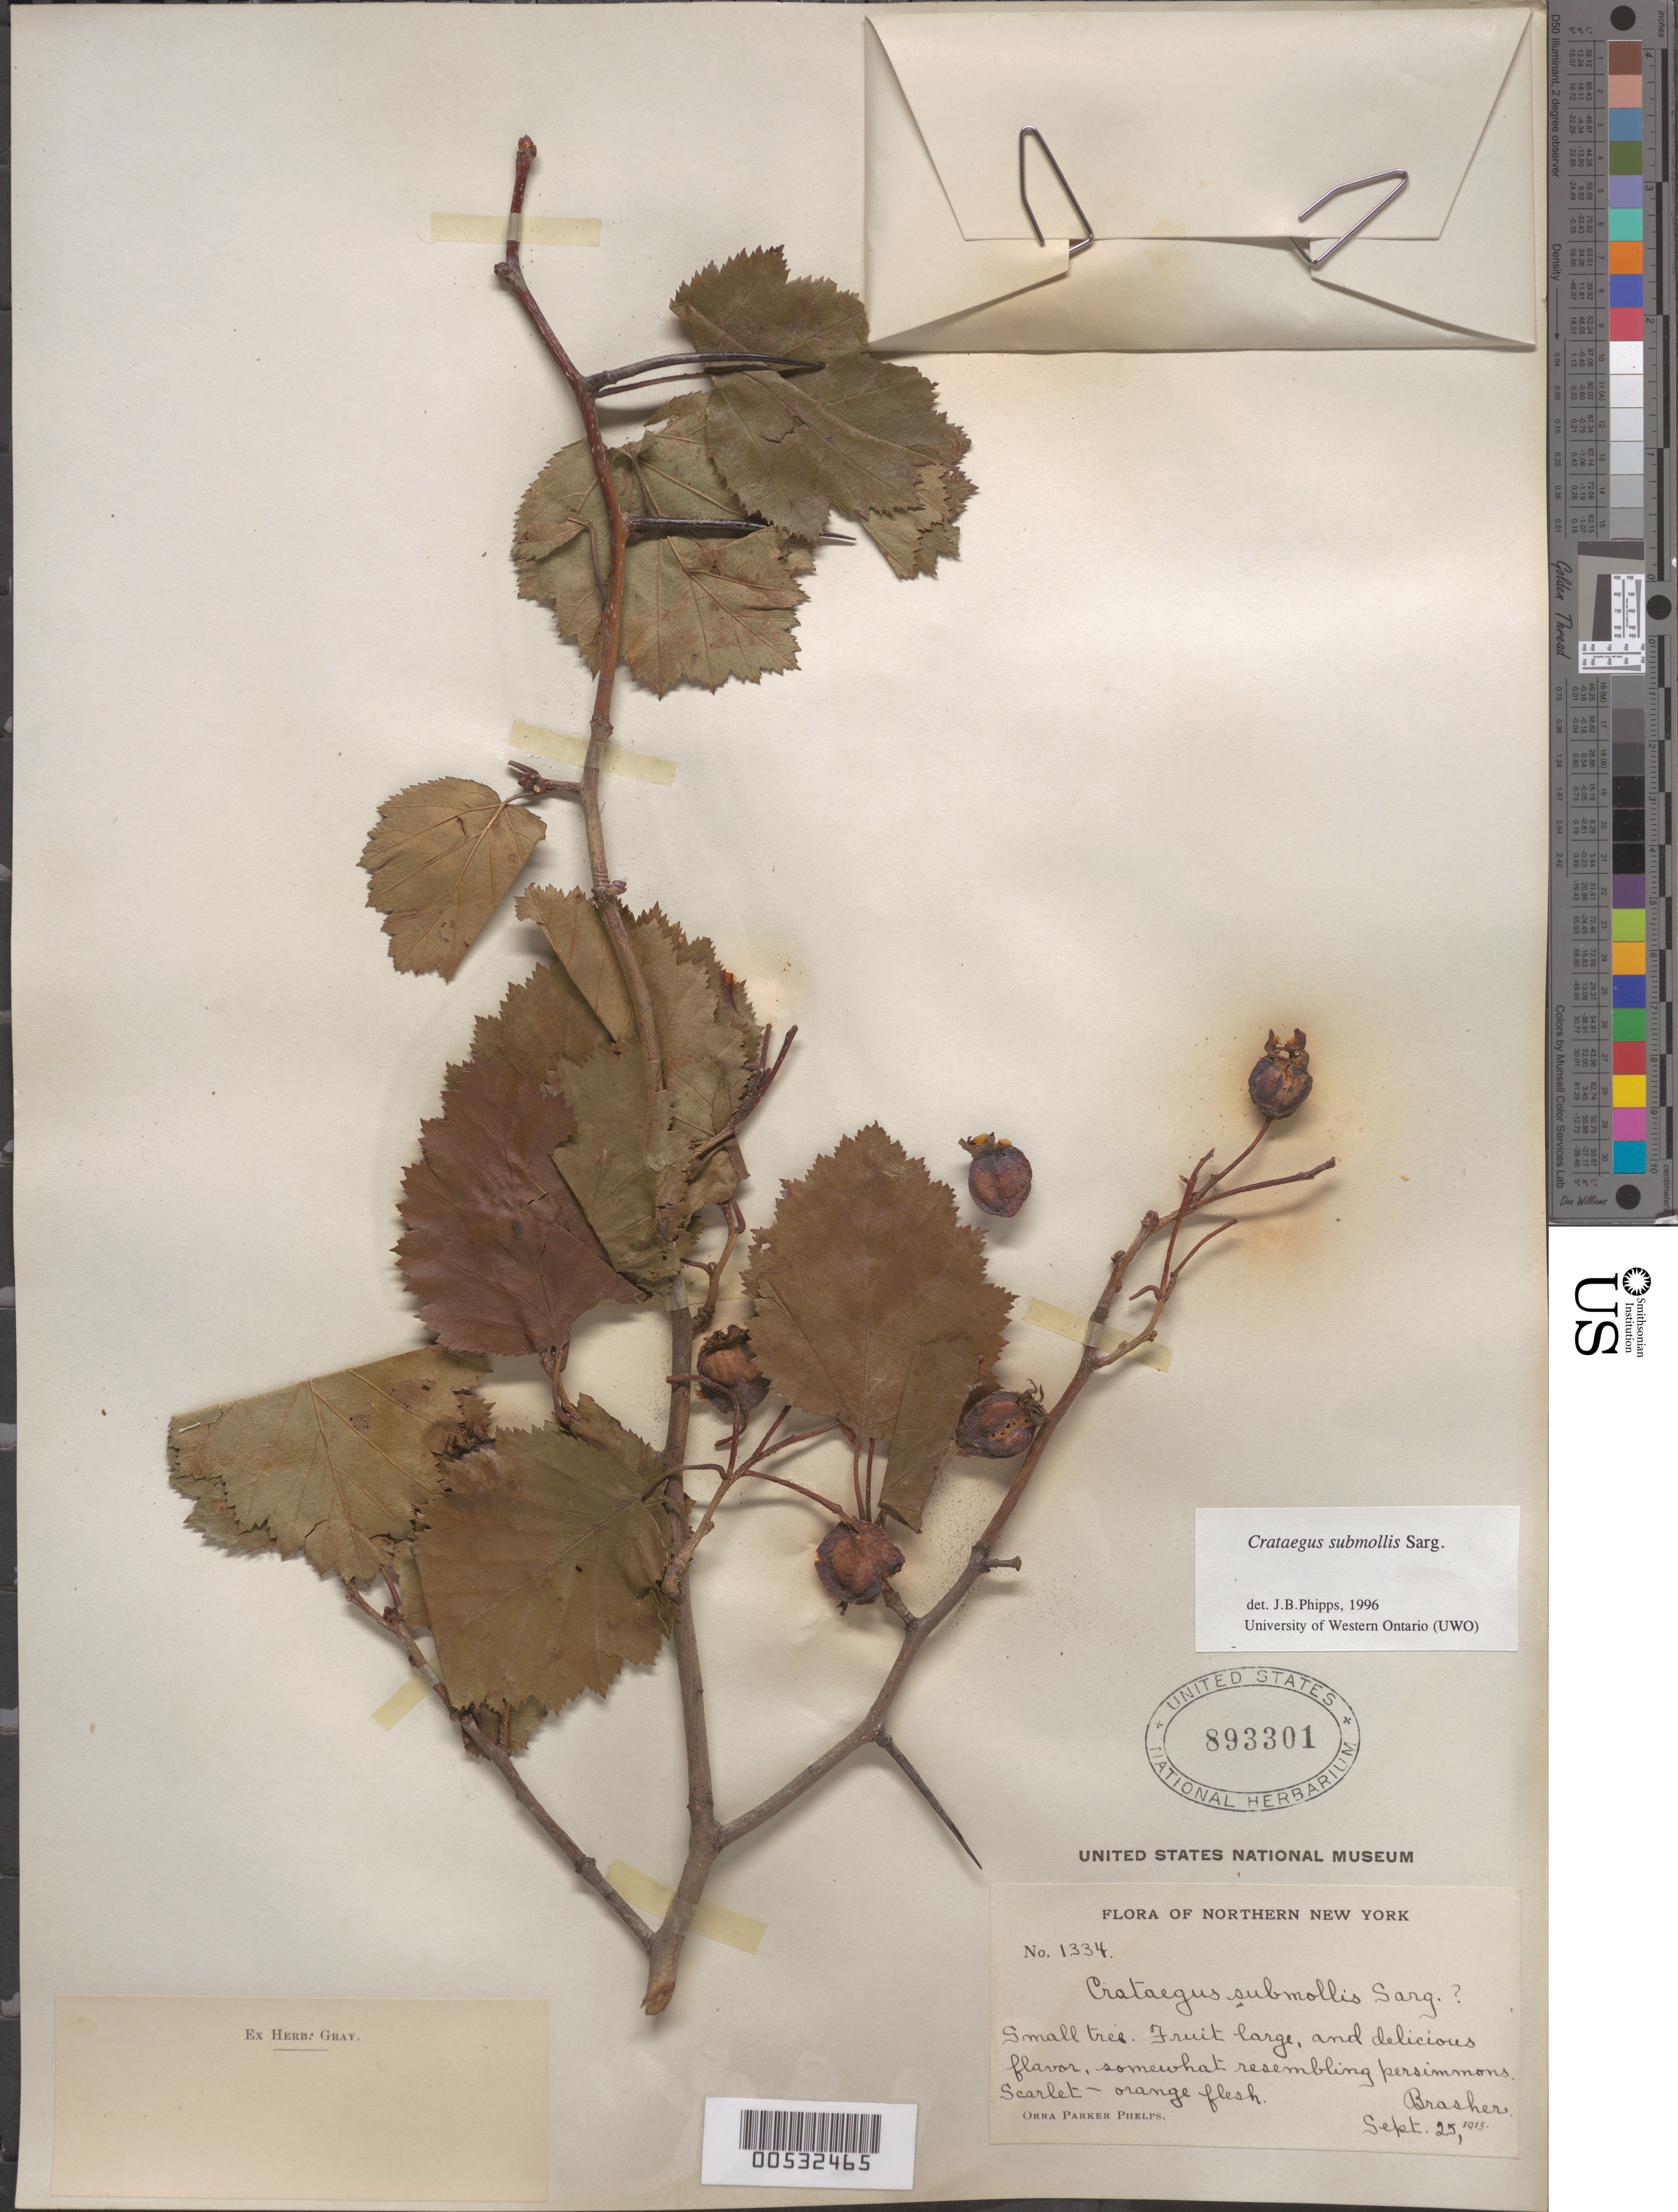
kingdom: Plantae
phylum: Tracheophyta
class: Magnoliopsida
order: Rosales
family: Rosaceae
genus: Crataegus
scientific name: Crataegus submollis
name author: Sarg.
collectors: O. P. Phelps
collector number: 1334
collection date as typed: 25 Sep 1915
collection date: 1915-09-25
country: United States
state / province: New York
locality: Brasher, northern New York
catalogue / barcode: US 893301